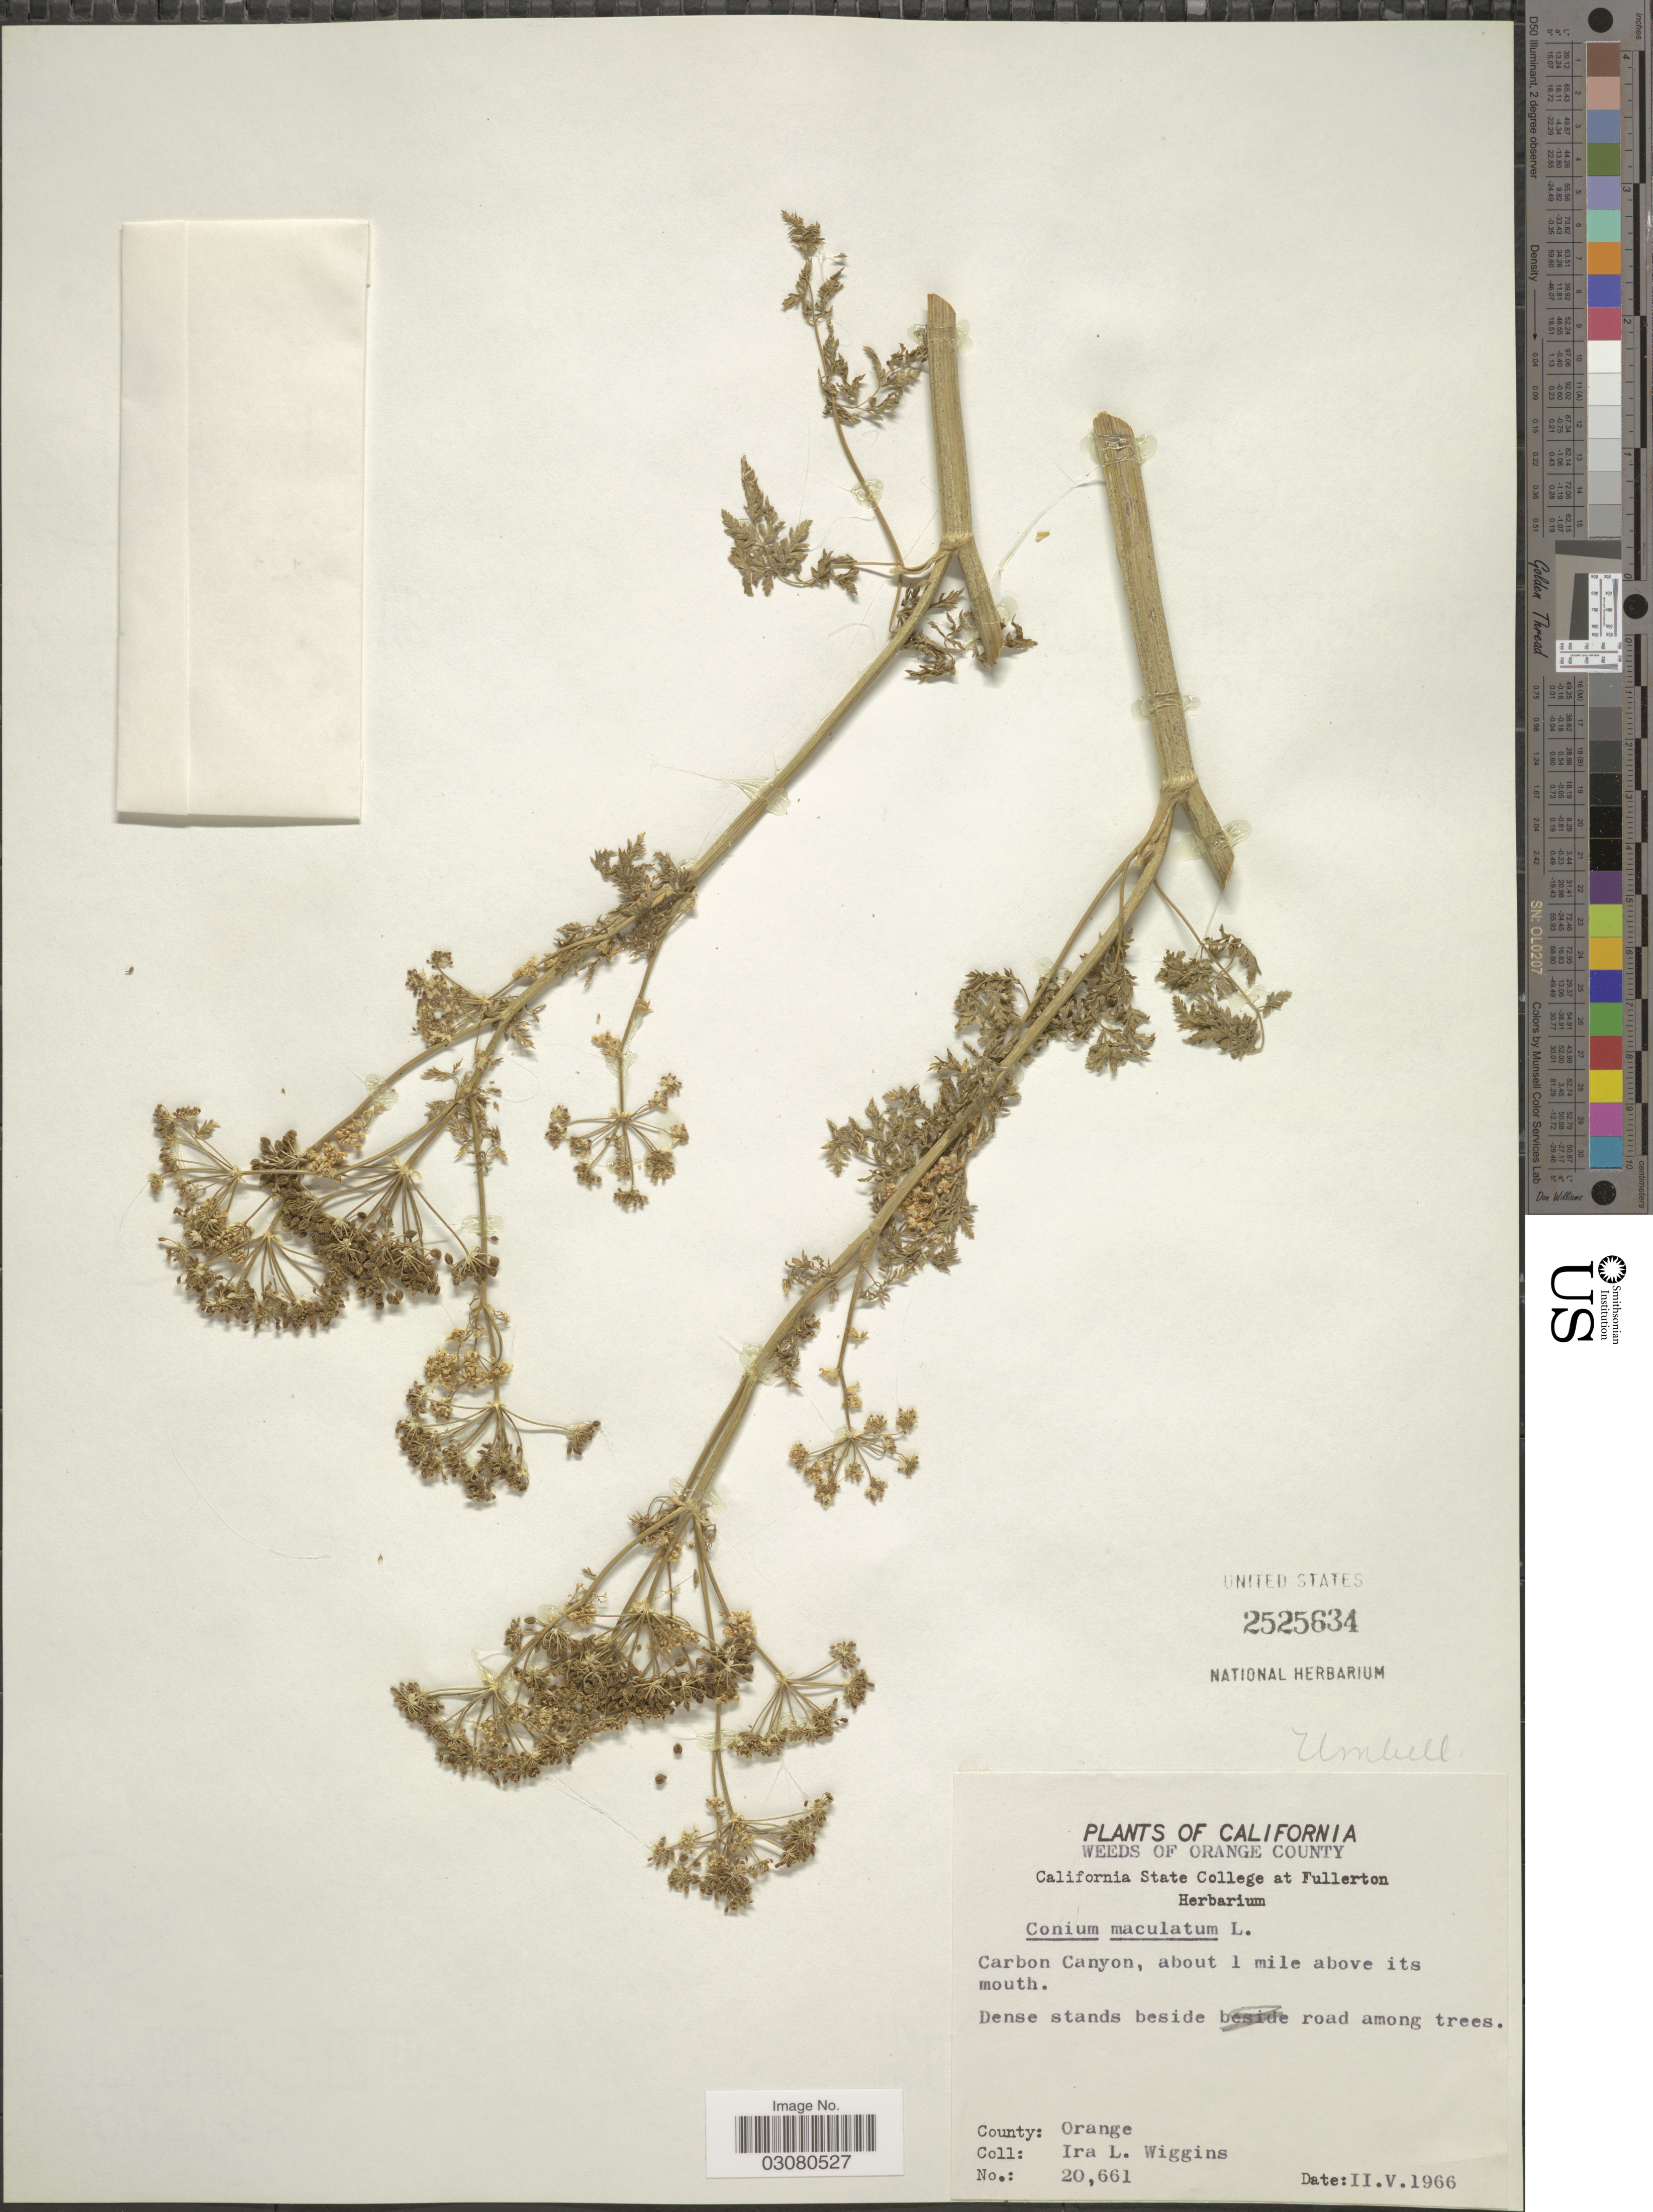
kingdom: Plantae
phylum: Tracheophyta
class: Magnoliopsida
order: Apiales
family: Apiaceae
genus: Conium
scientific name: Conium maculatum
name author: L.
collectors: I. L. Wiggins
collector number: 20661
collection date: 1966-05-11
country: United States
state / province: California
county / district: Orange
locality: Orange County. Carbon Canyon, about 1 mile above its mouth.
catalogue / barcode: US 2525634